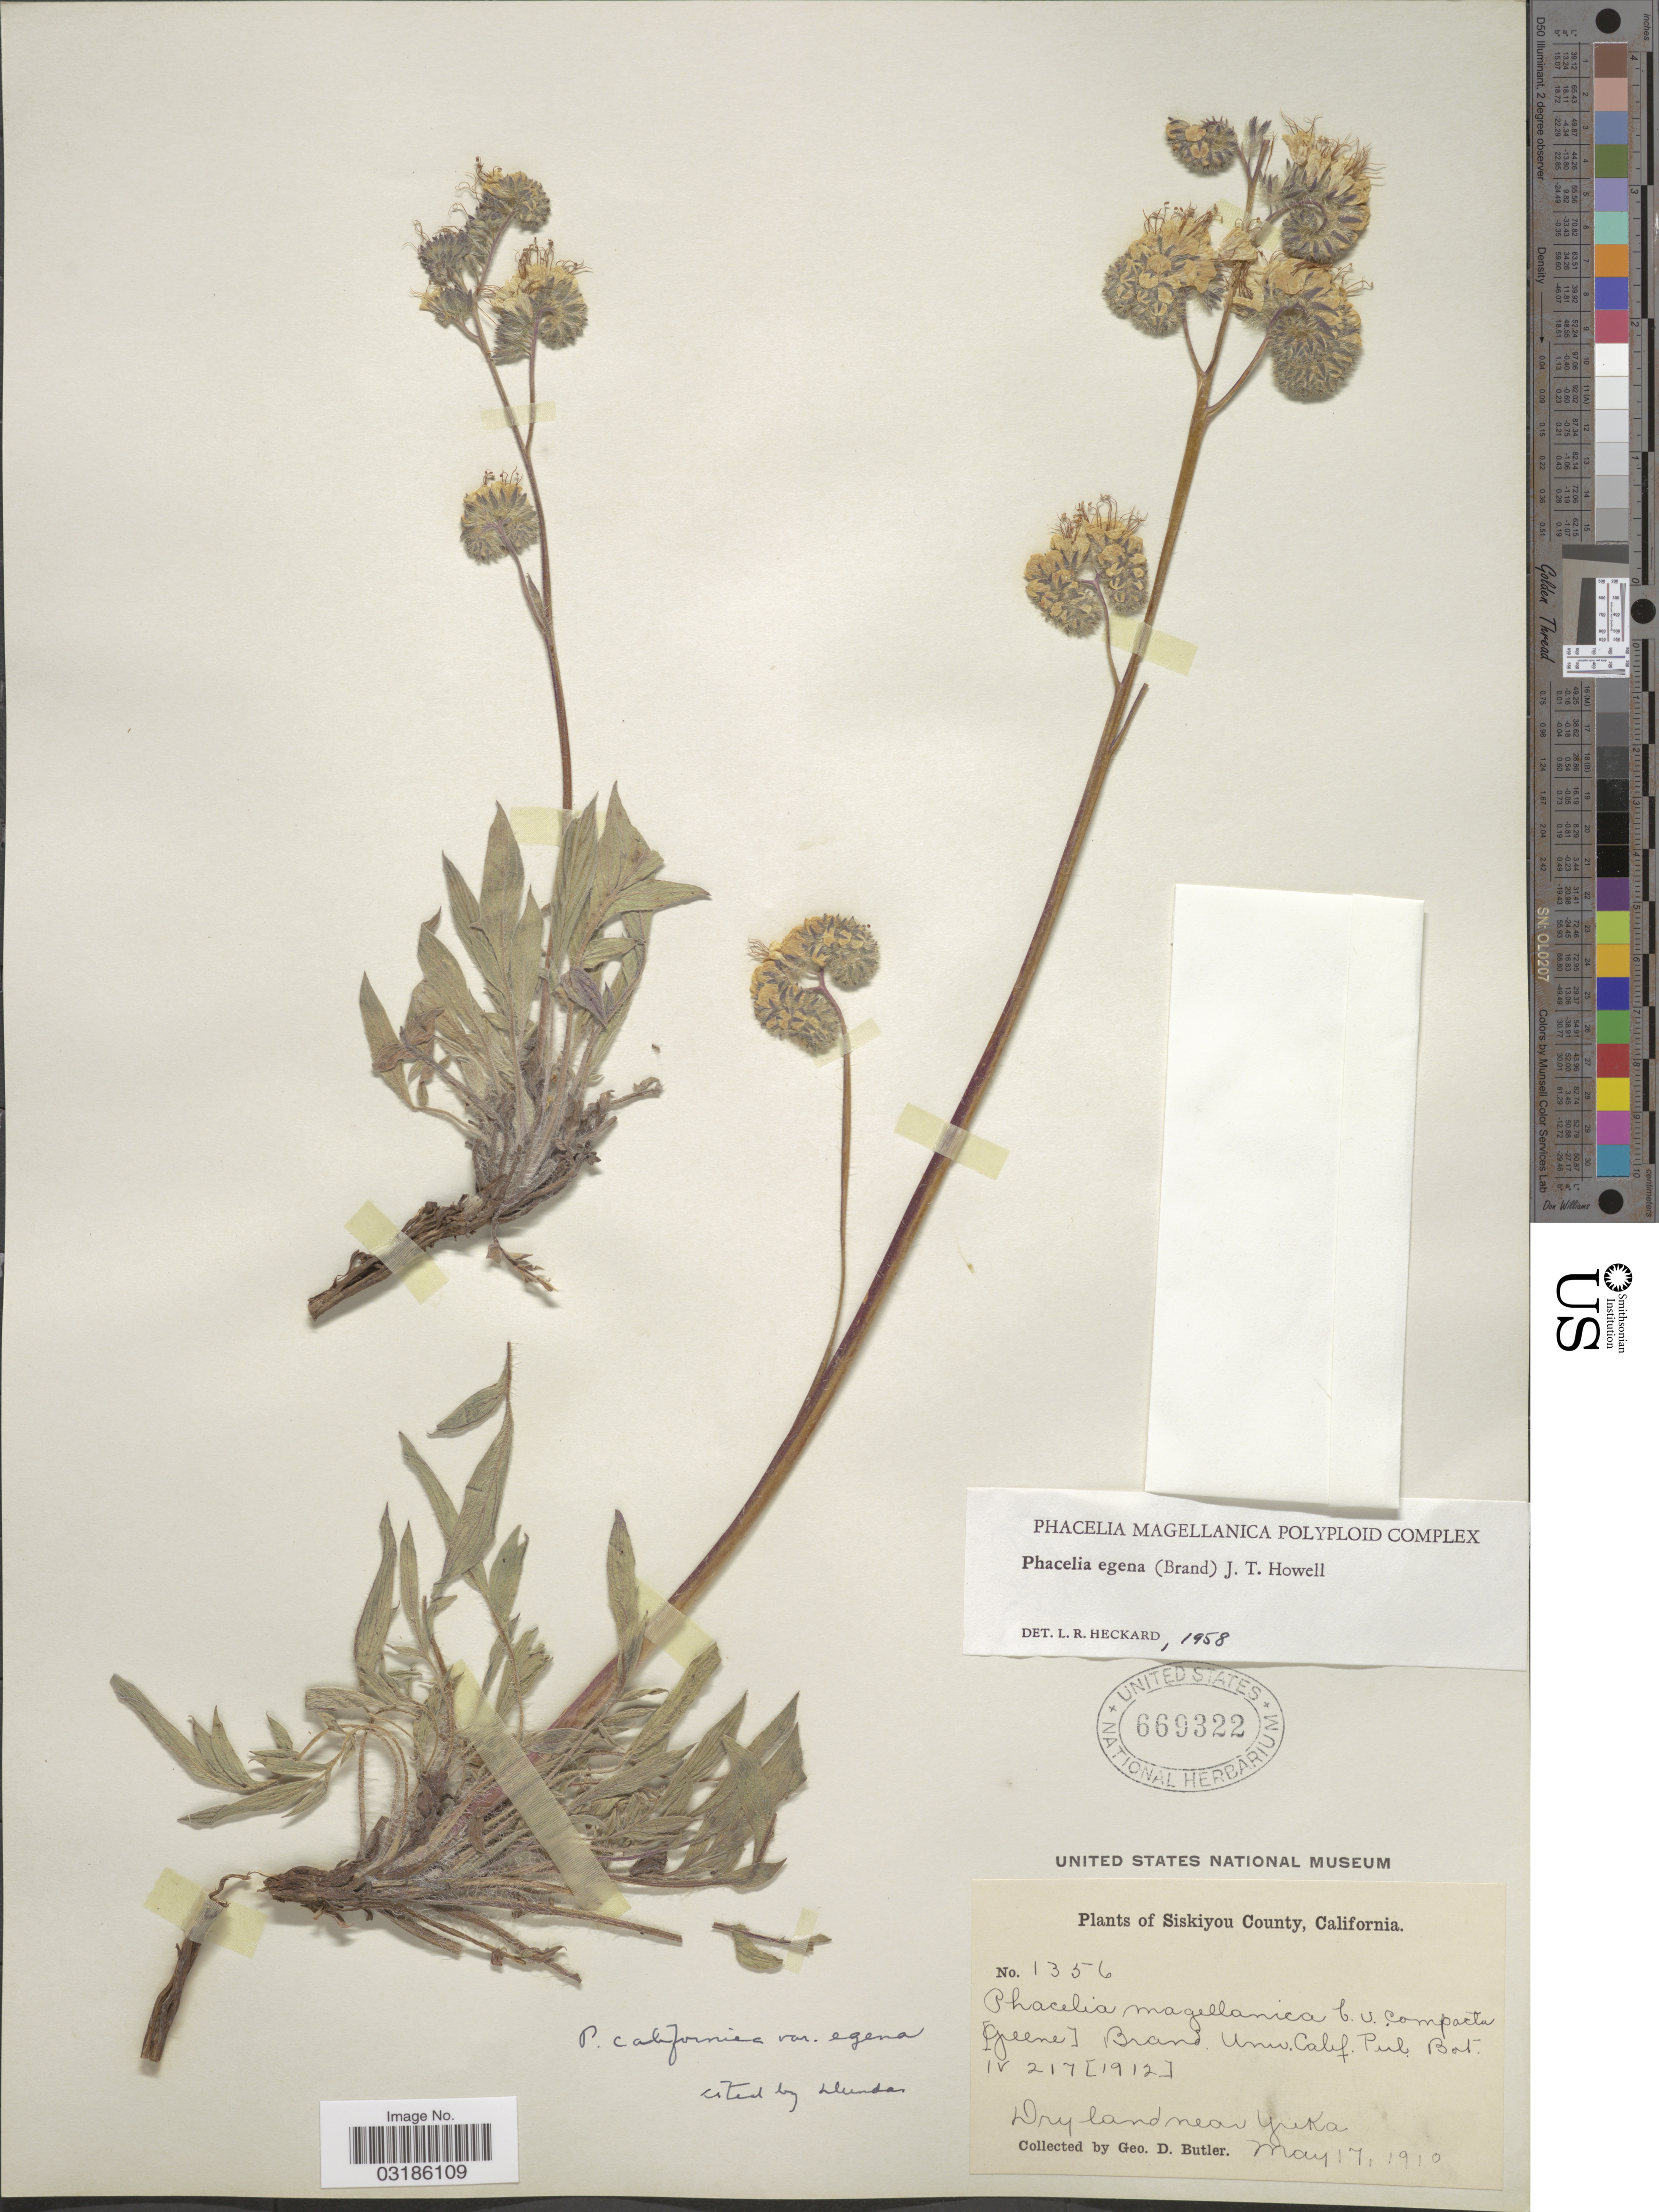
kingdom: Plantae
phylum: Tracheophyta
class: Magnoliopsida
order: Boraginales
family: Hydrophyllaceae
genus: Phacelia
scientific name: Phacelia egena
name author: (Brand) Howell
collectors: G. D. Butler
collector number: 1356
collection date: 1910-05-17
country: United States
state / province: California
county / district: Siskiyou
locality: Siskiyou County. Dry land near Yuka.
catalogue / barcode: US 669322